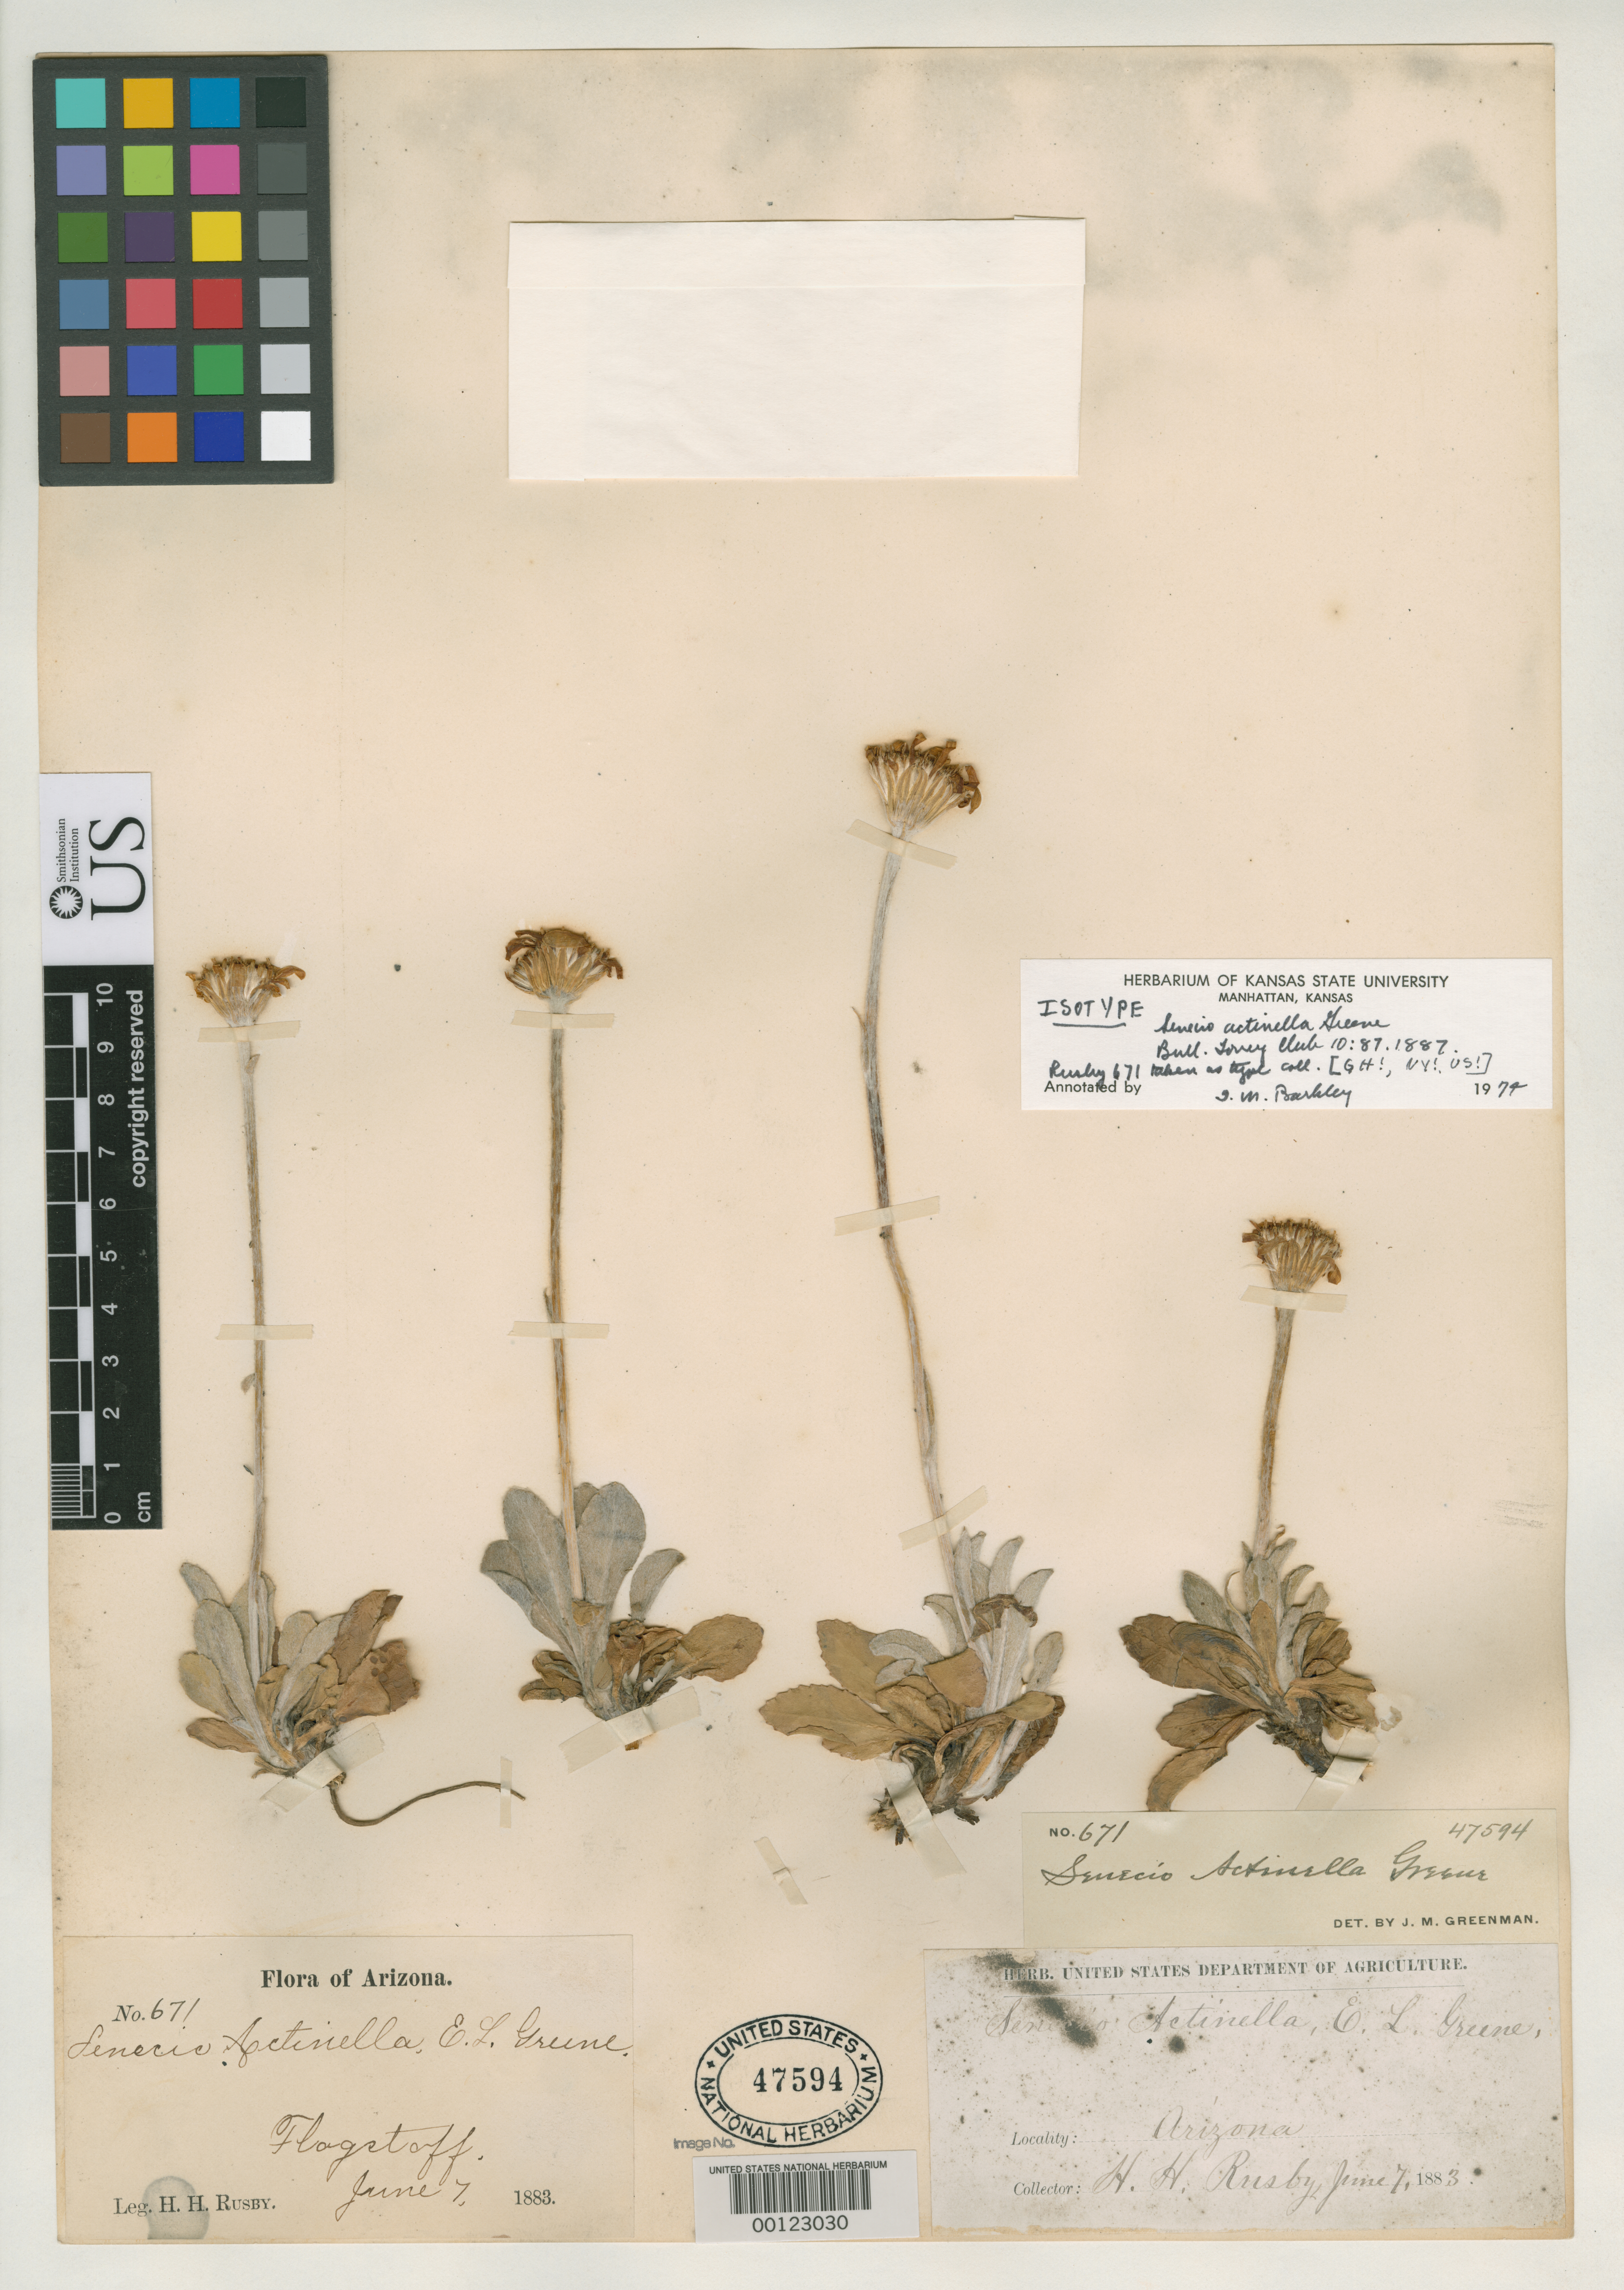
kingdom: Plantae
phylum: Tracheophyta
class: Magnoliopsida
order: Asterales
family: Asteraceae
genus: Senecio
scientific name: Senecio actinella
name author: Greene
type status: Isotype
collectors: H. H. Rusby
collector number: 671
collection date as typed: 07 Jun 1883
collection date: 1883-06-07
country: United States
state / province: Arizona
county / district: Coconino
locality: Near Flagstaff.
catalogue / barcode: US 47594